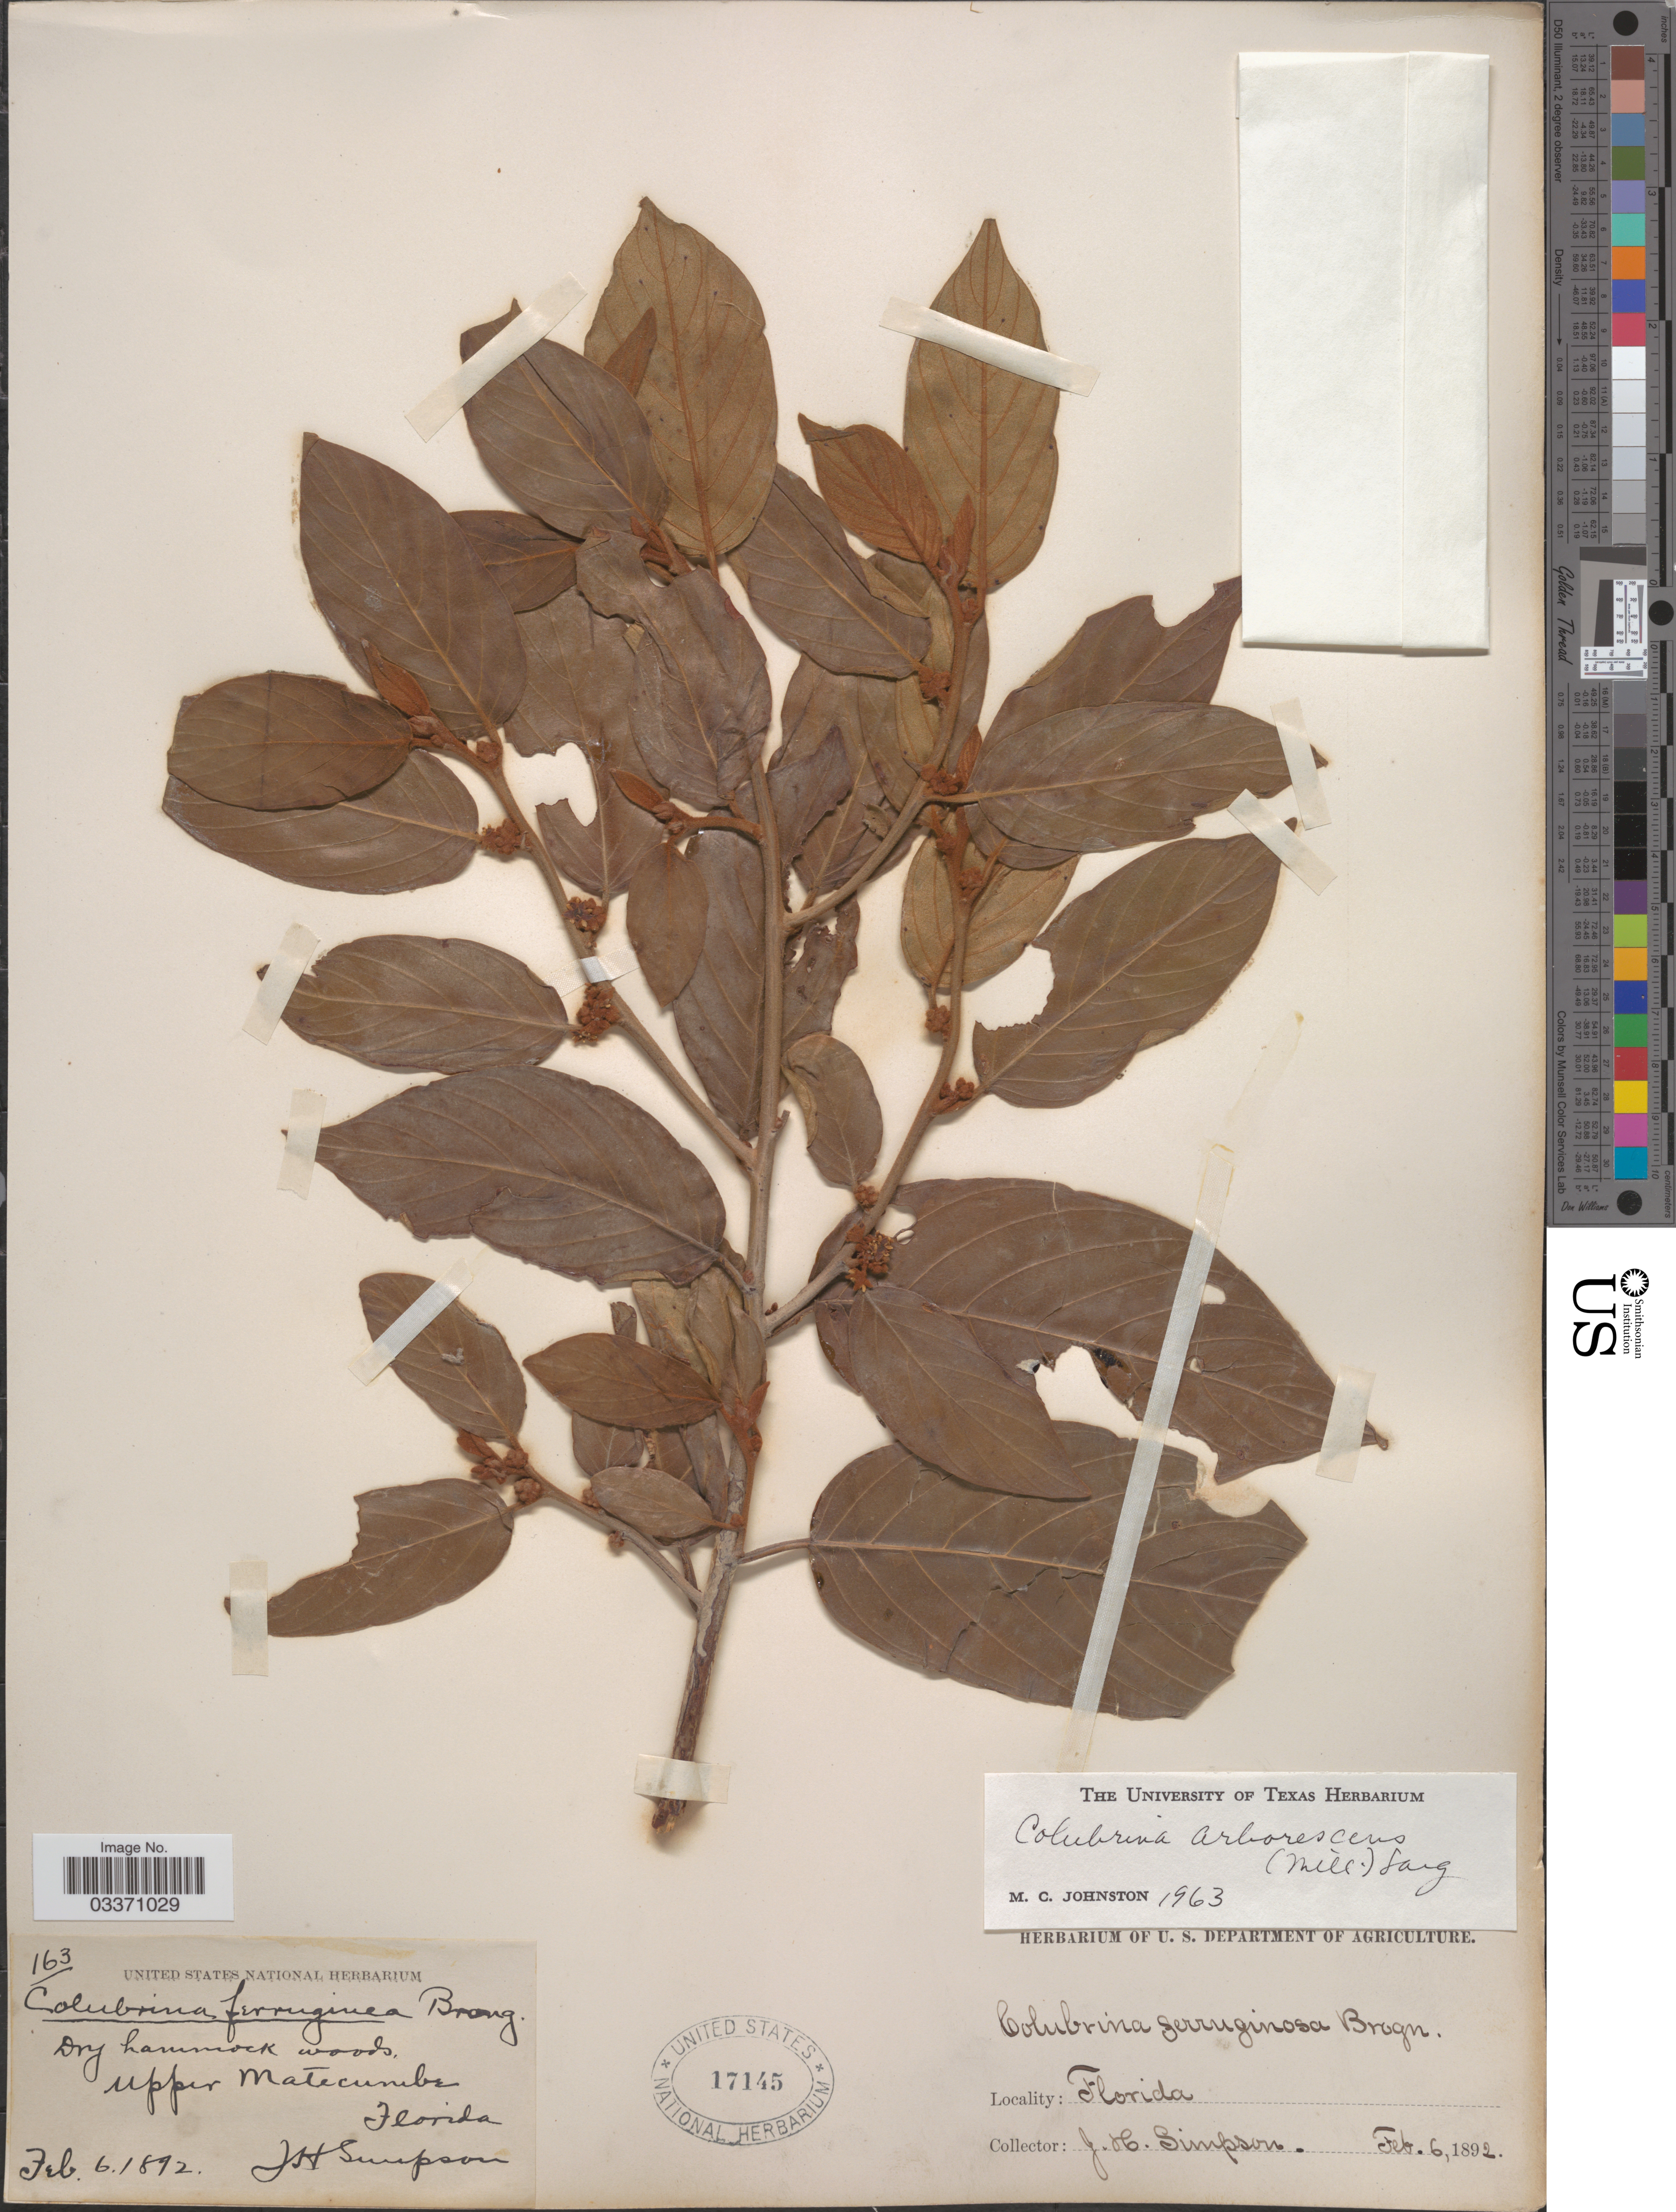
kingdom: Plantae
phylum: Tracheophyta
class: Magnoliopsida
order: Rosales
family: Rhamnaceae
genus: Colubrina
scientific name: Colubrina arborescens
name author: (Mill.) Sarg.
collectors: J. H. Simpson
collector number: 163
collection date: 1892-02-06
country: United States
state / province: Florida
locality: Upper Matecumbe.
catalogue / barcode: US 17145